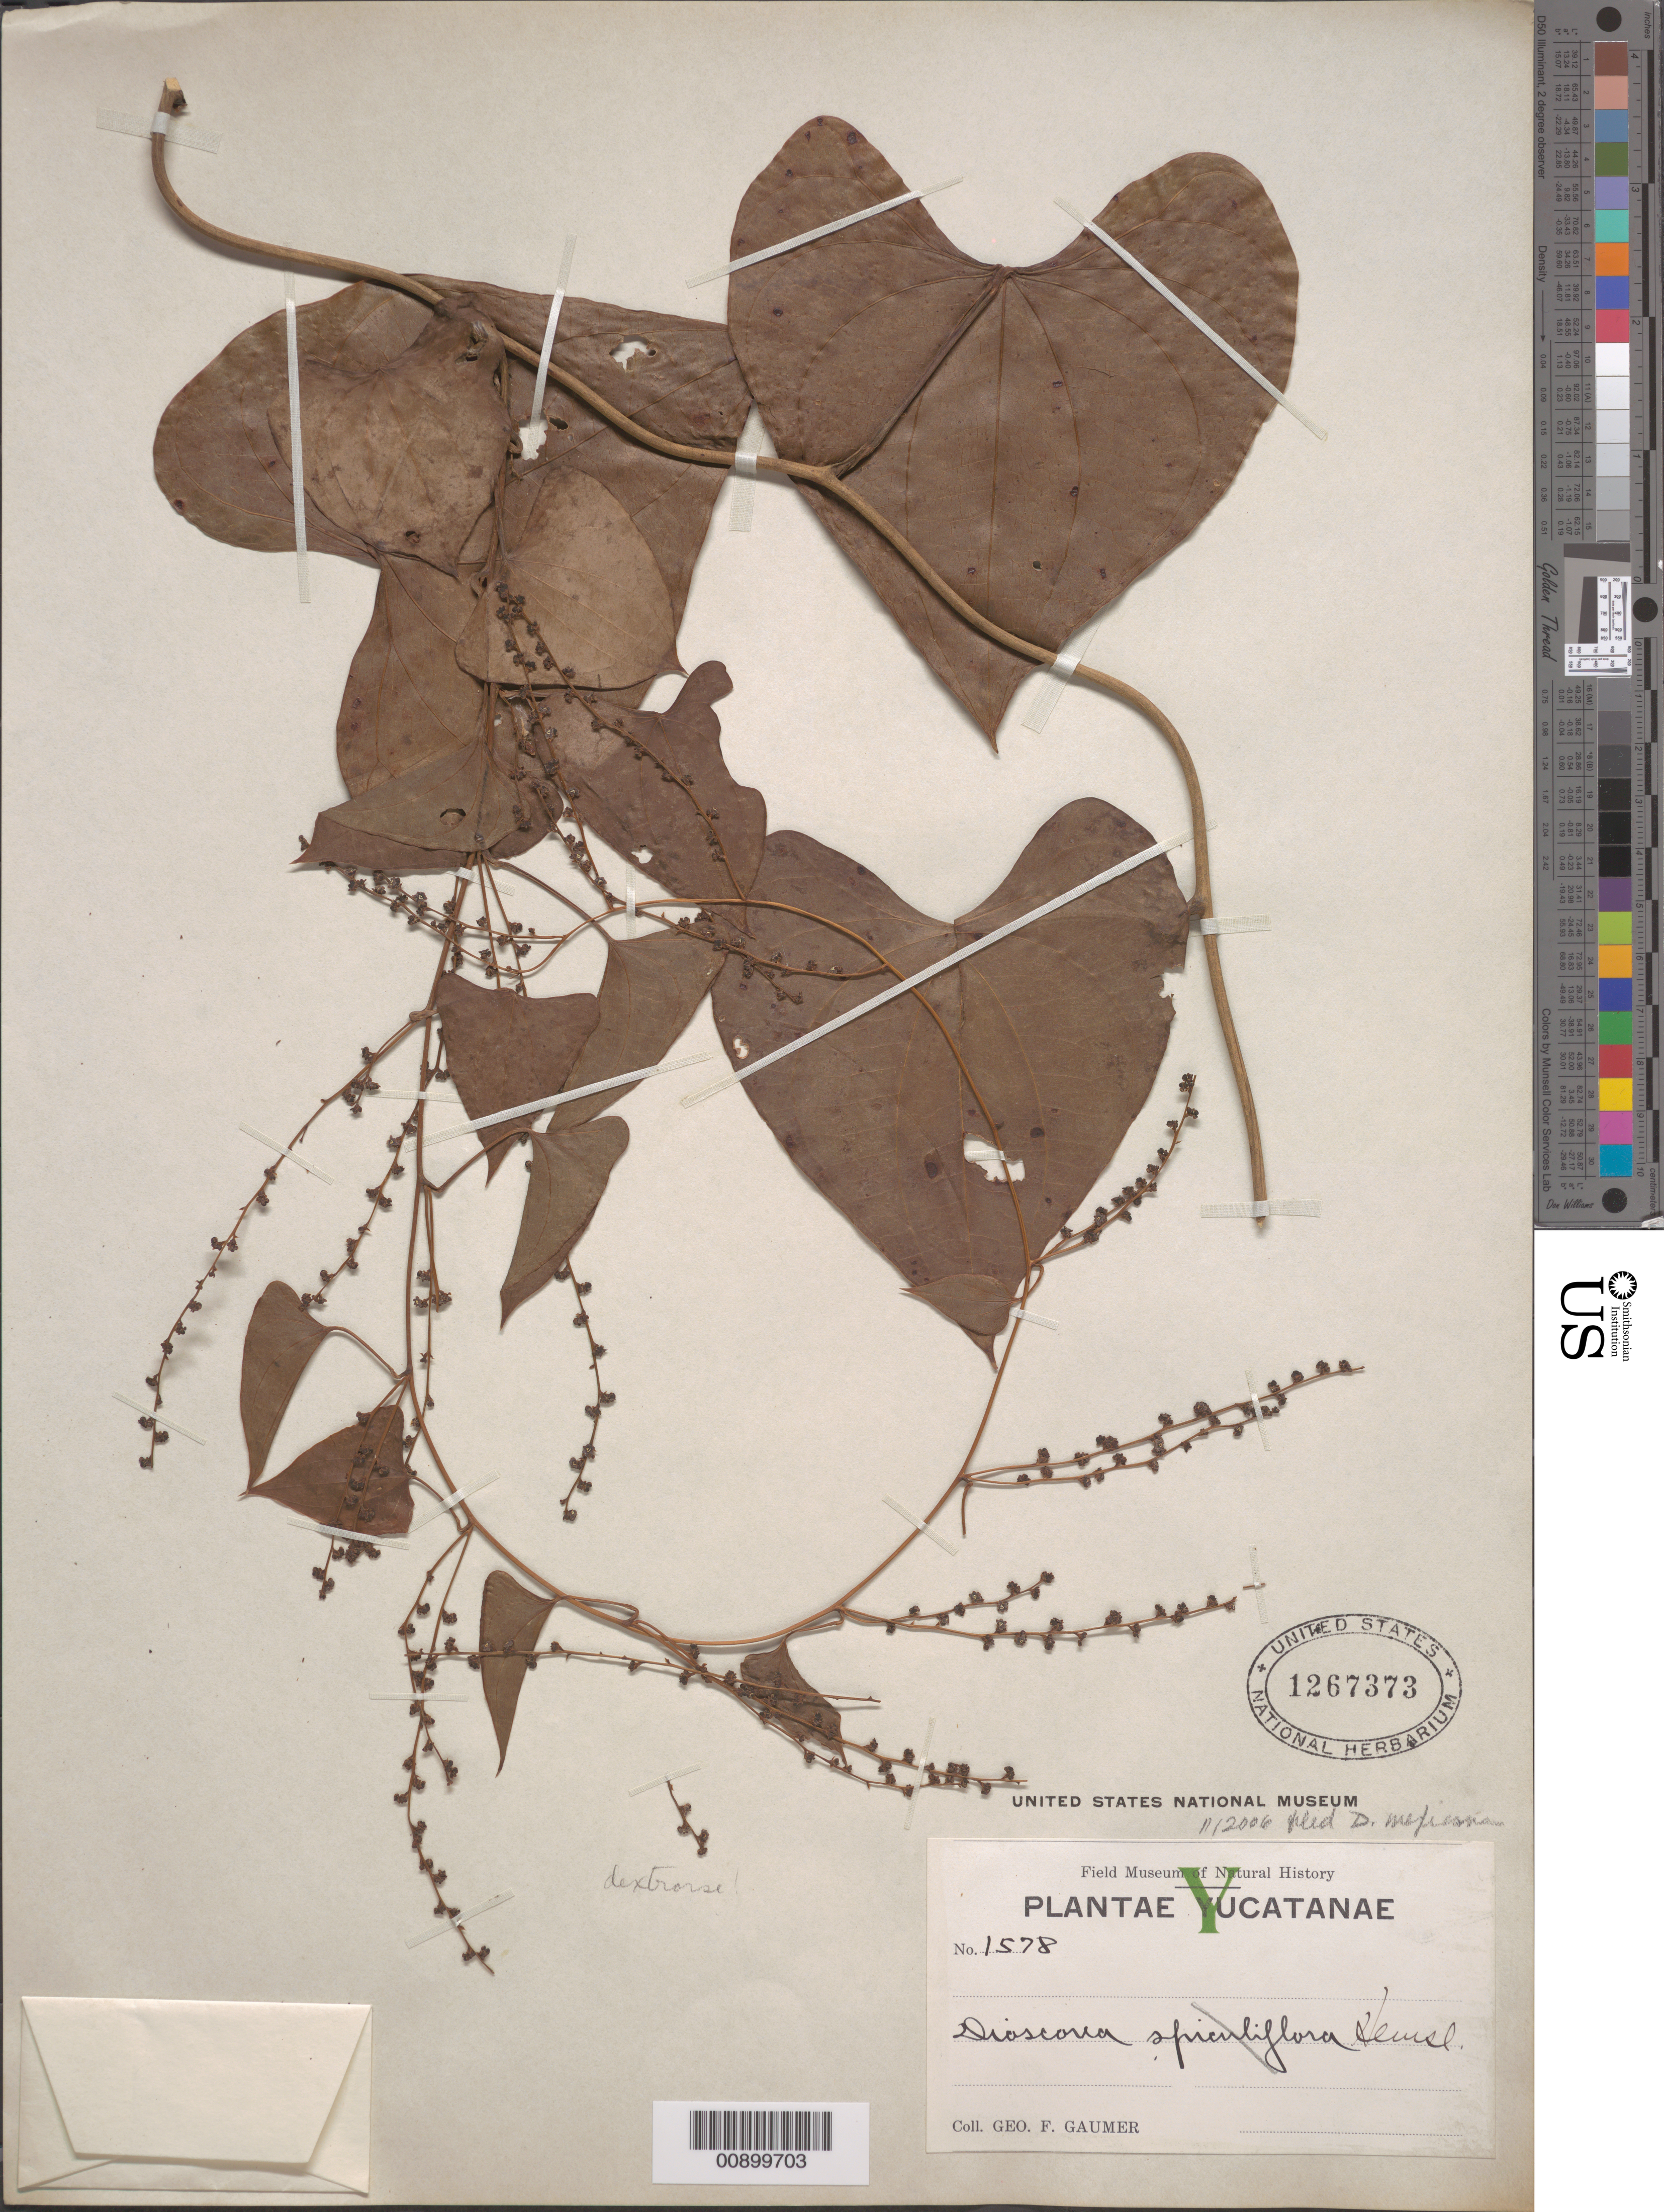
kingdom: Plantae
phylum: Tracheophyta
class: Liliopsida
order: Dioscoreales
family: Dioscoreaceae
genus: Dioscorea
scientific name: Dioscorea mexicana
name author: Scheidw.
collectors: G. F. Gaumer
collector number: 1578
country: Mexico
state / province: Yucatán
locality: Yucatán.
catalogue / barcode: US 1267373